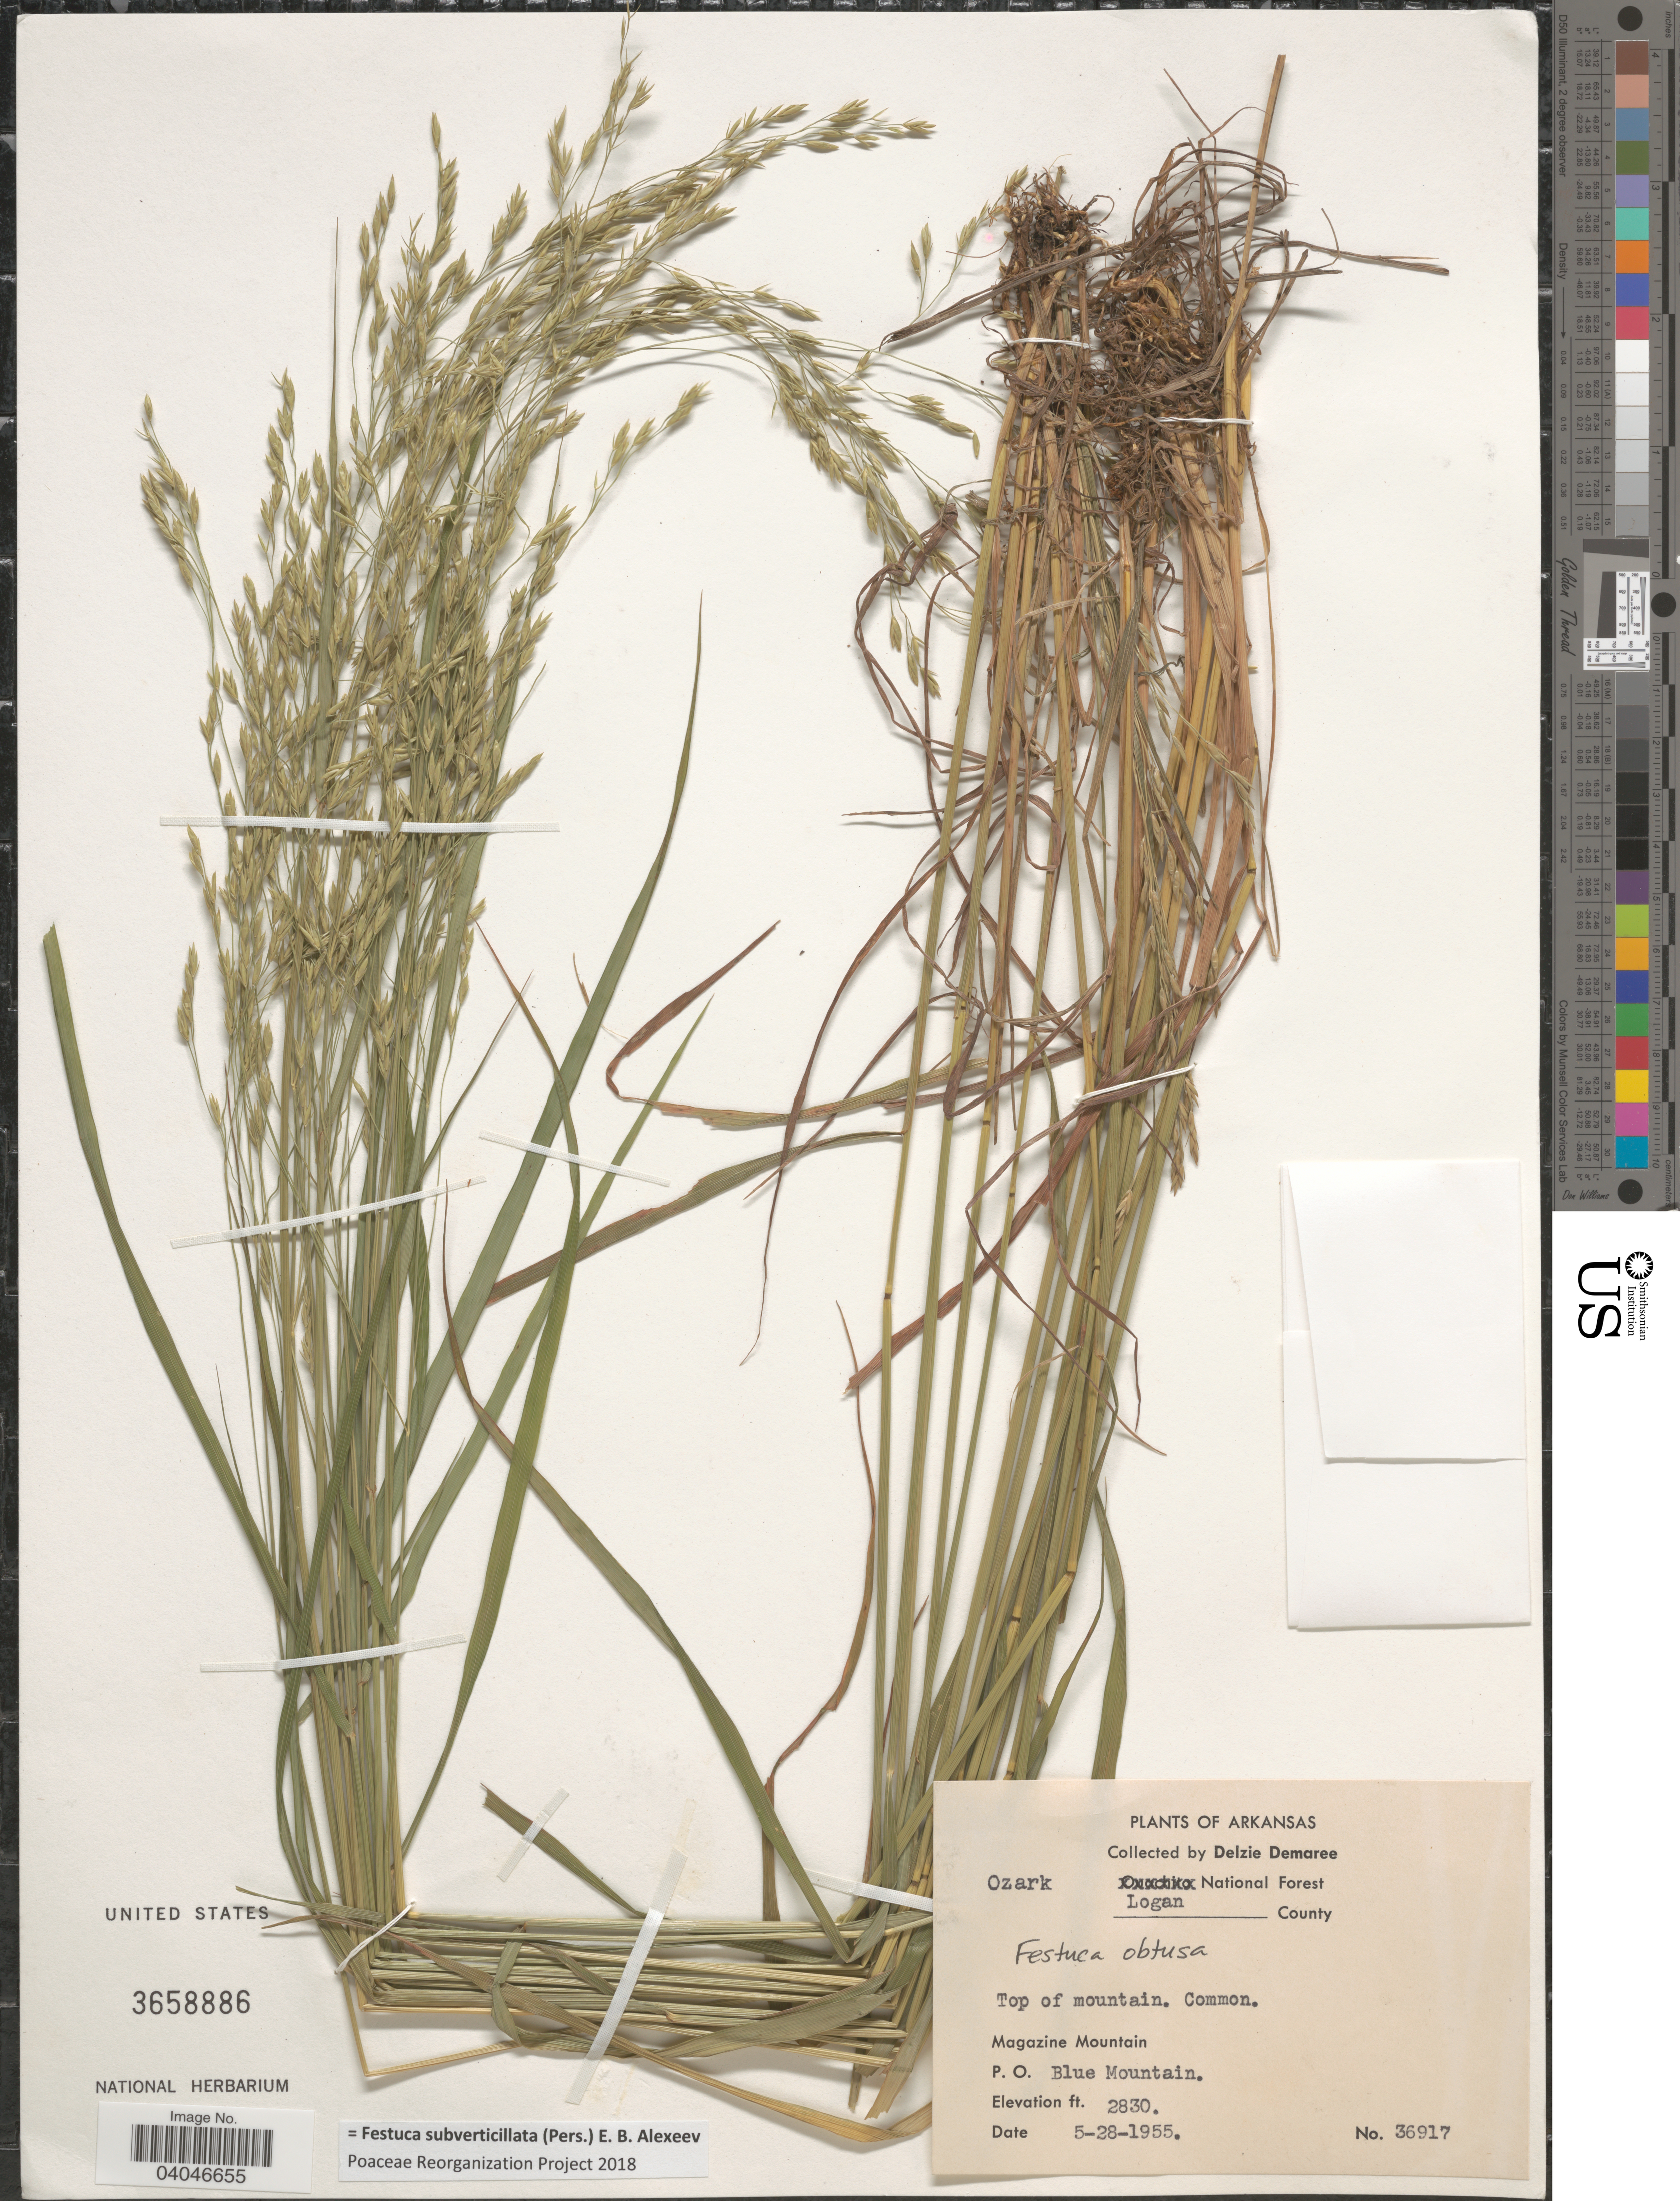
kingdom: Plantae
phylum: Tracheophyta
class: Liliopsida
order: Poales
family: Poaceae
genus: Festuca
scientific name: Festuca subverticillata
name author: (Pers.) E.B. Alexeev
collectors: D. Demaree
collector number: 36917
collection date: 1955-05-28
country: United States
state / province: Arkansas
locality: Ozark National Forest. Logan County. Top of mountain. Magazine Mountain. P.O. Blue Mountain.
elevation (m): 863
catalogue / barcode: US 3658886